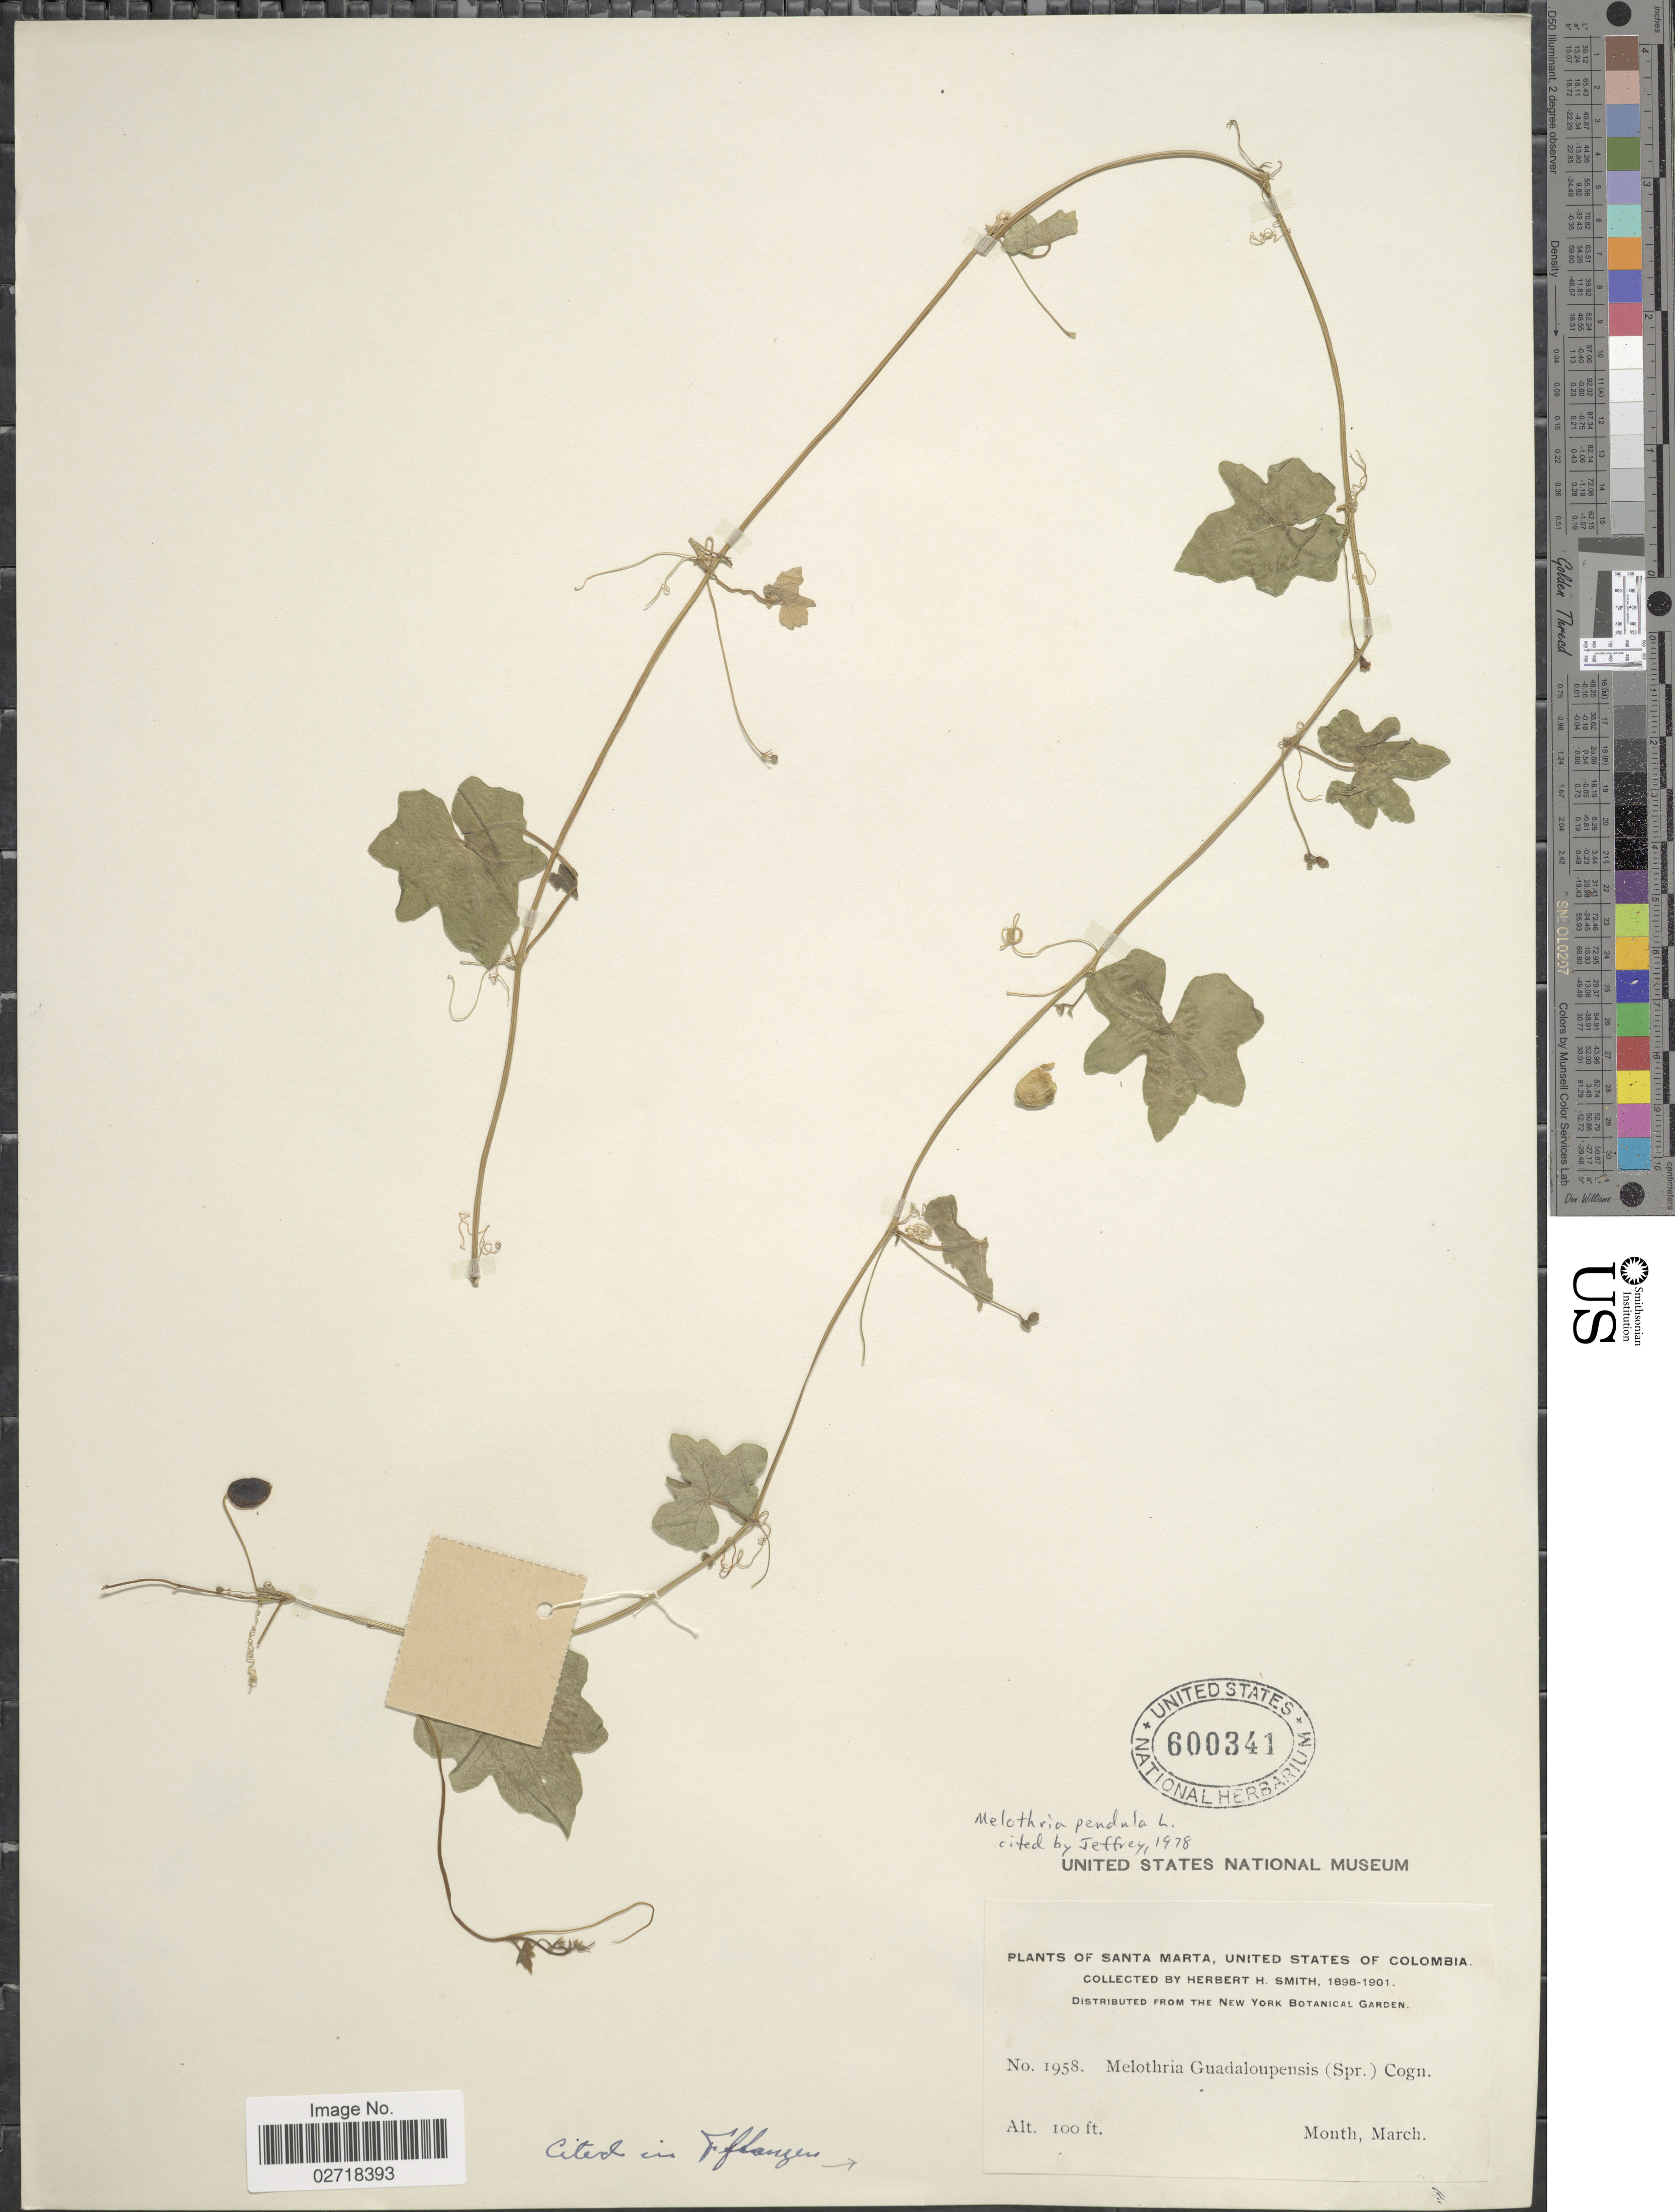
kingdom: Plantae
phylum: Tracheophyta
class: Magnoliopsida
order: Cucurbitales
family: Cucurbitaceae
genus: Melothria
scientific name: Melothria pendula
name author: L.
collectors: Herbert H. Smith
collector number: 1958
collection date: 1898-03/1901-03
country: Colombia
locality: Santa Marta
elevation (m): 30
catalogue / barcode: US 600341